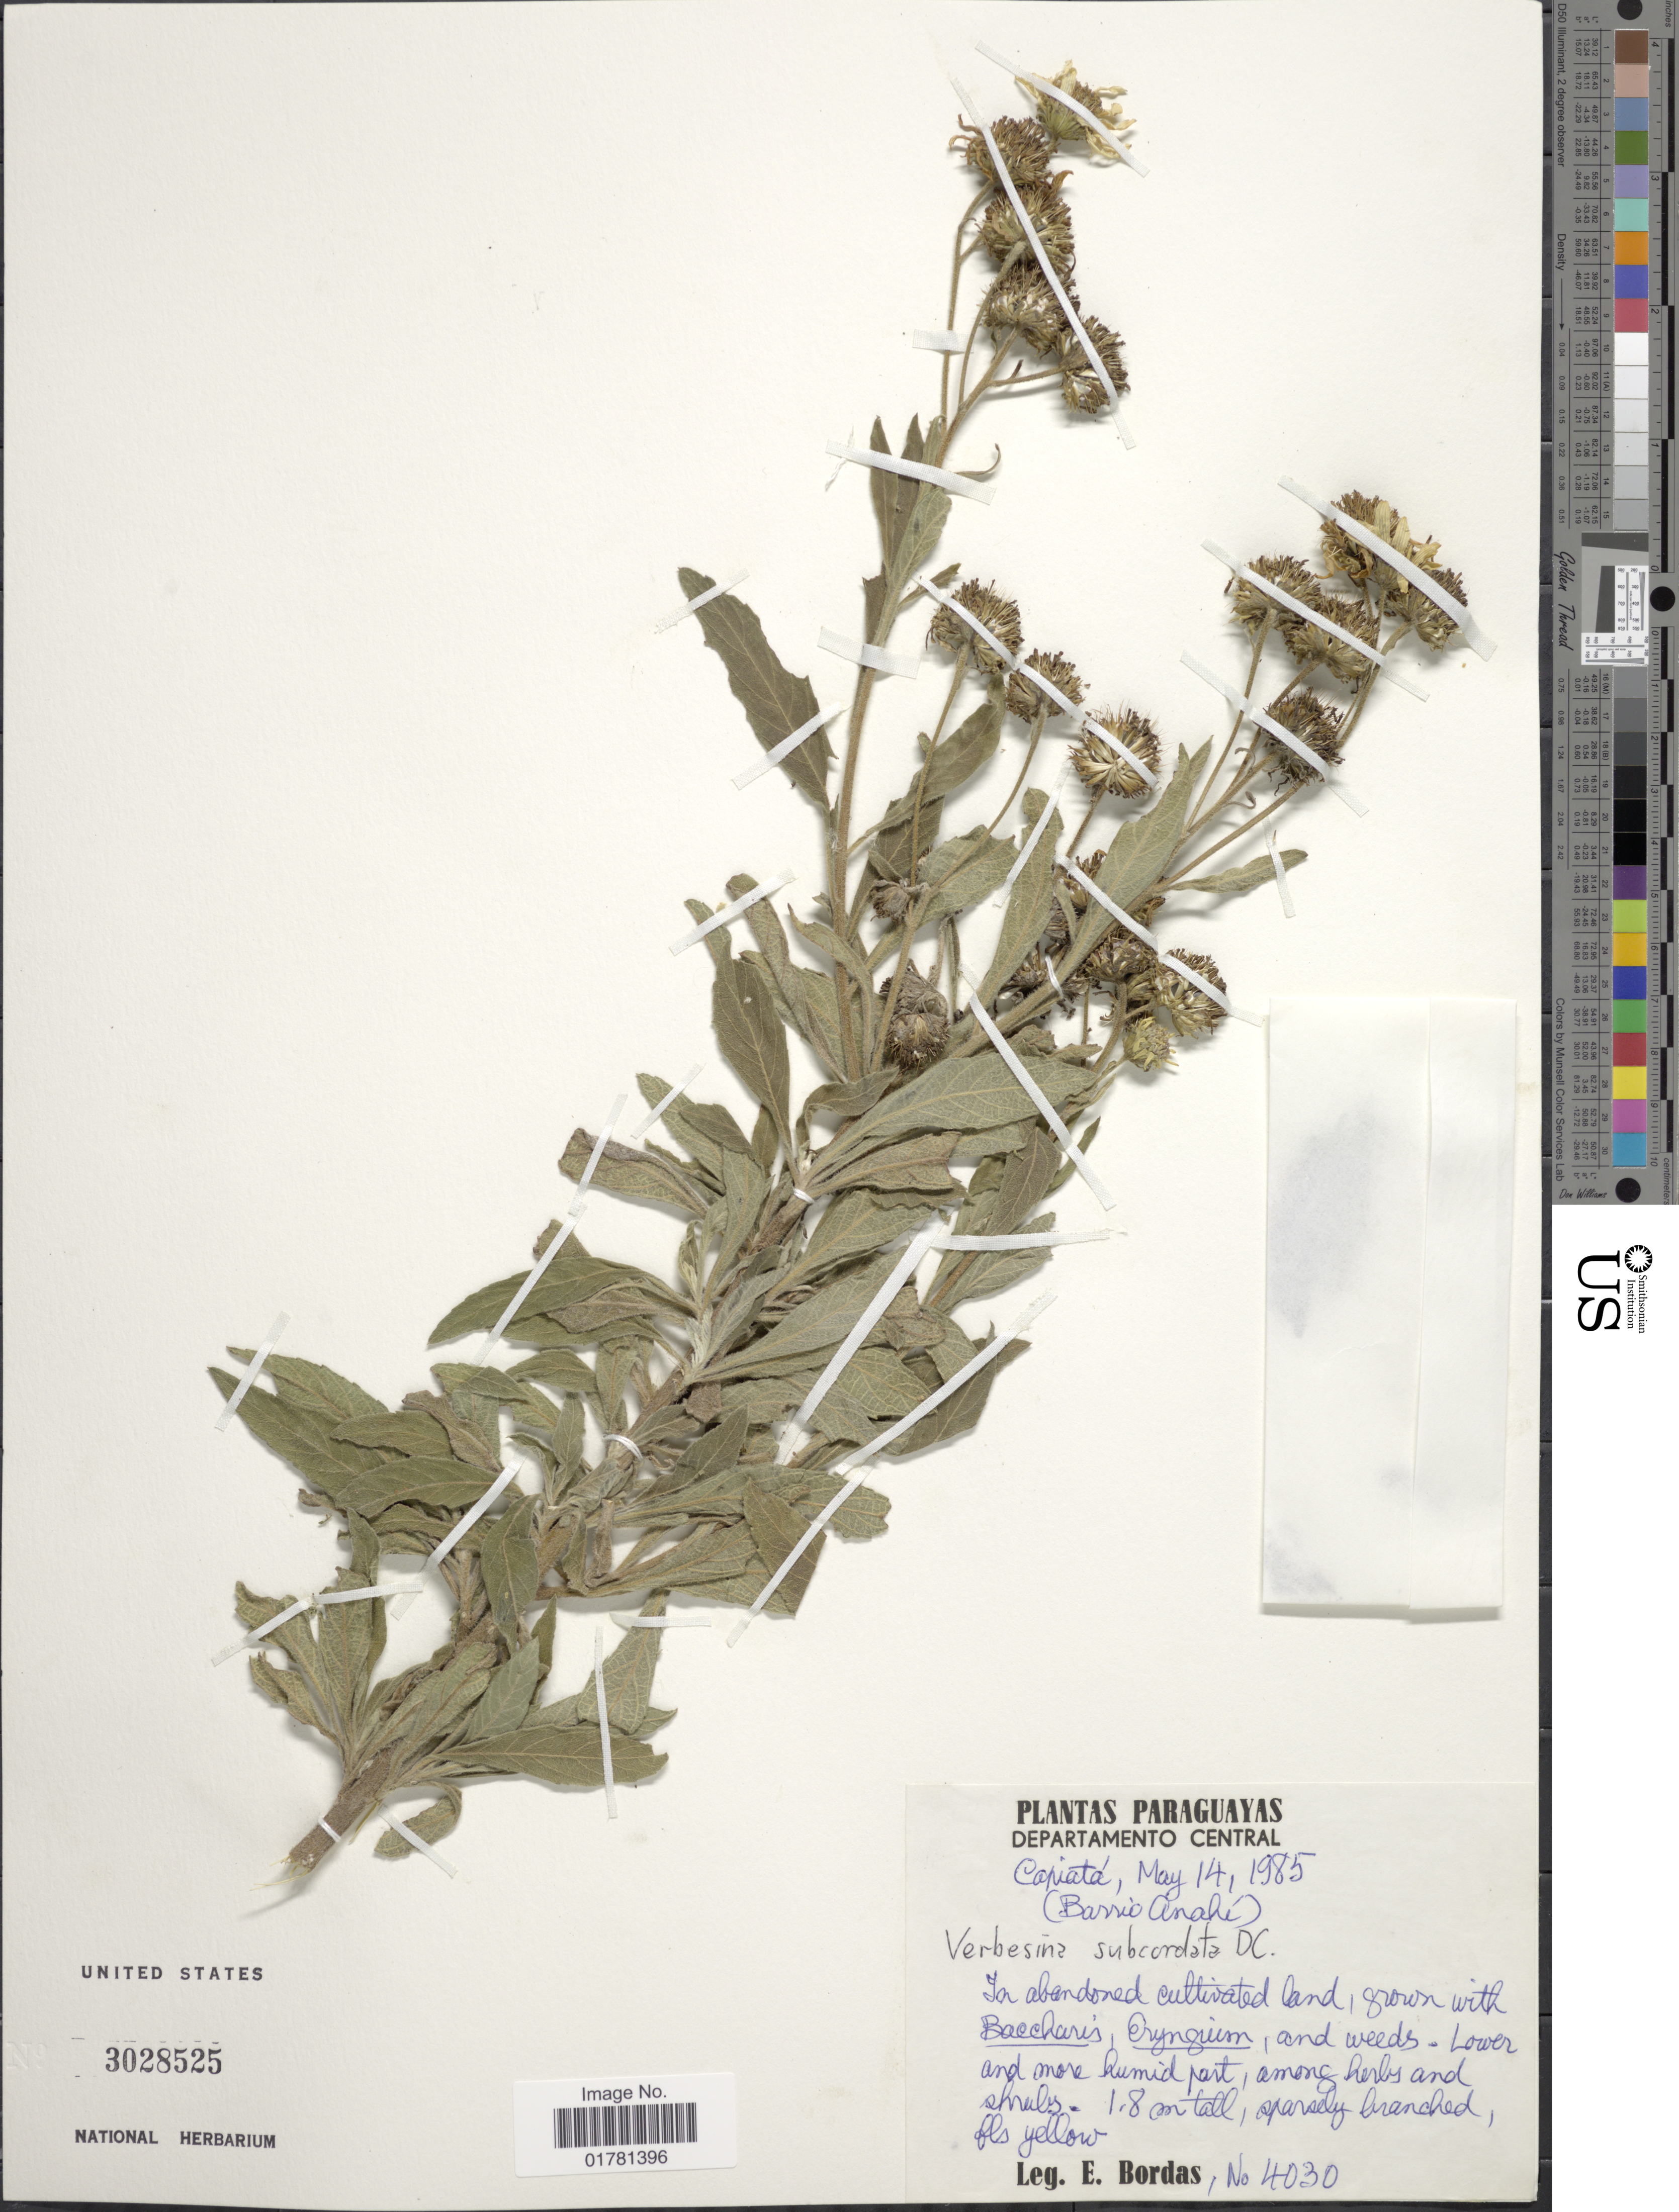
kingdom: Plantae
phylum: Tracheophyta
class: Magnoliopsida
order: Asterales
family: Asteraceae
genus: Verbesina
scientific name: Verbesina subcordata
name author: DC.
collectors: E. Bordas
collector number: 4030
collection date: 1985-05-14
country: Paraguay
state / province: Central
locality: Departamento Central, Capiatá (Barrio Anahé)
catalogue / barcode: US 3028525